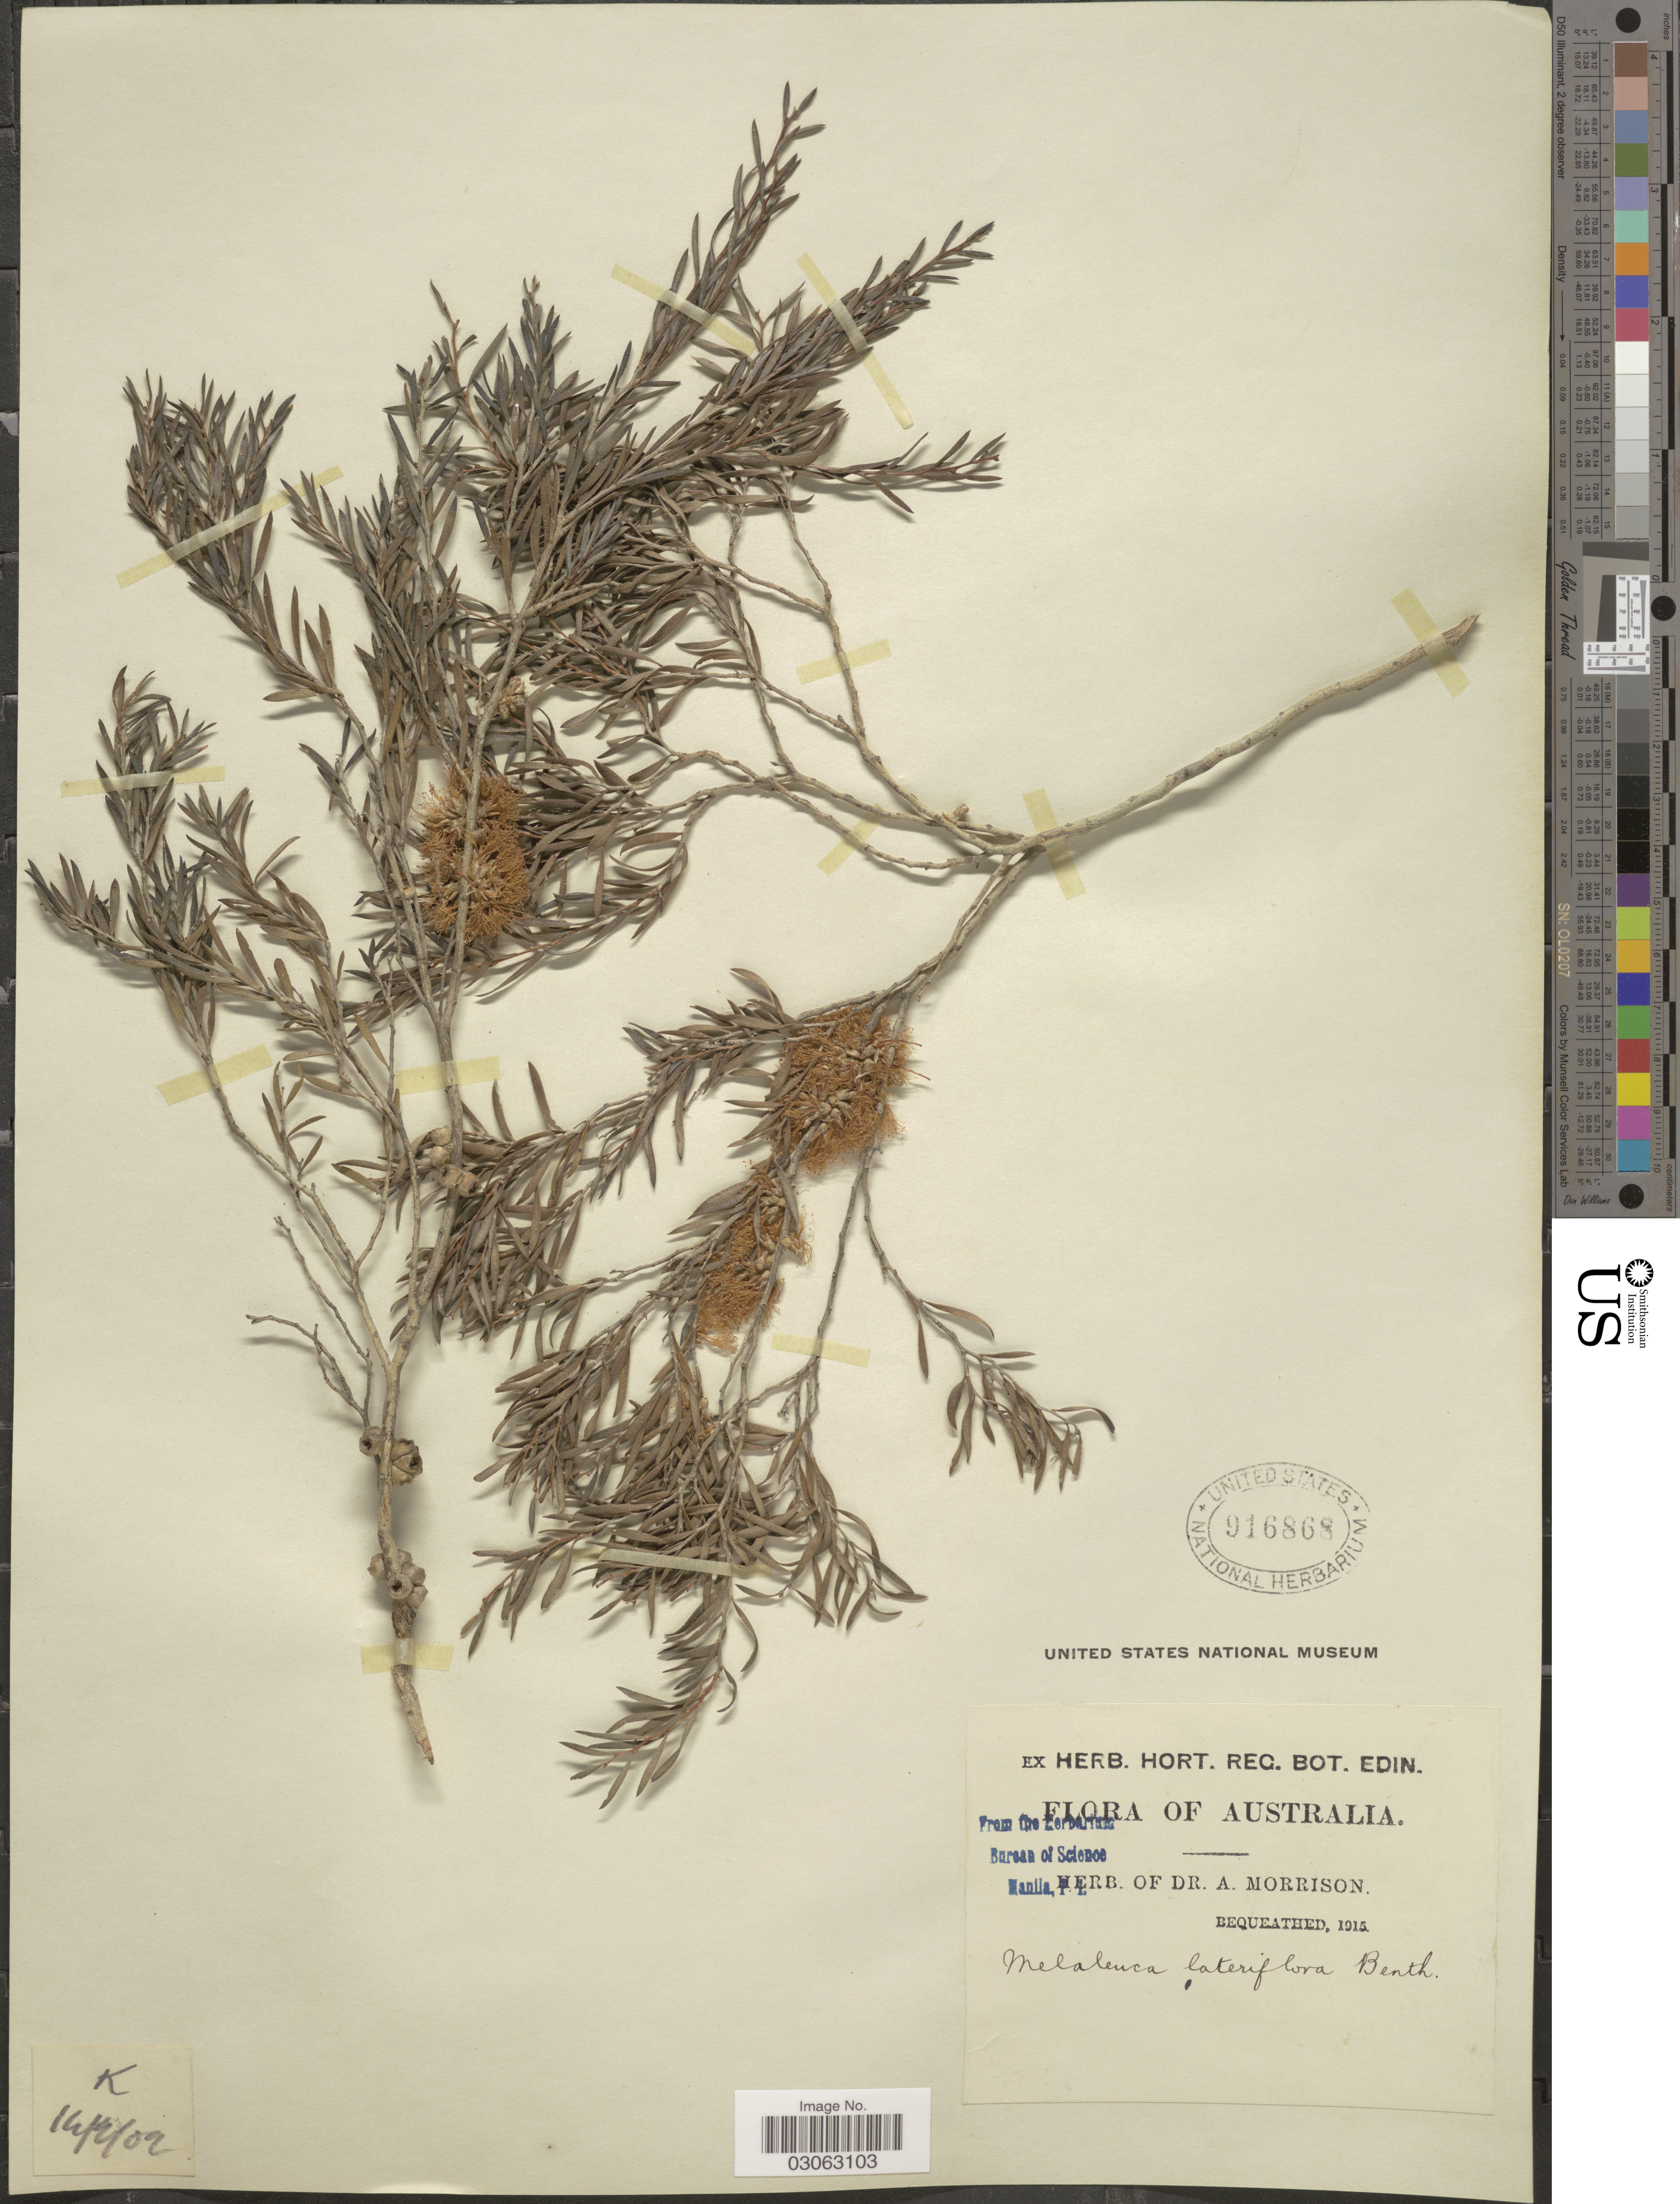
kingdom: Plantae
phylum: Tracheophyta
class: Magnoliopsida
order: Myrtales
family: Myrtaceae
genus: Melaleuca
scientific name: Melaleuca lateriflora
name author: Benth.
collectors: ex herb. Dr. A. Morrison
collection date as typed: Transcribed d/m/y: 14/2/2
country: Australia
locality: K.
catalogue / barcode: US 916868